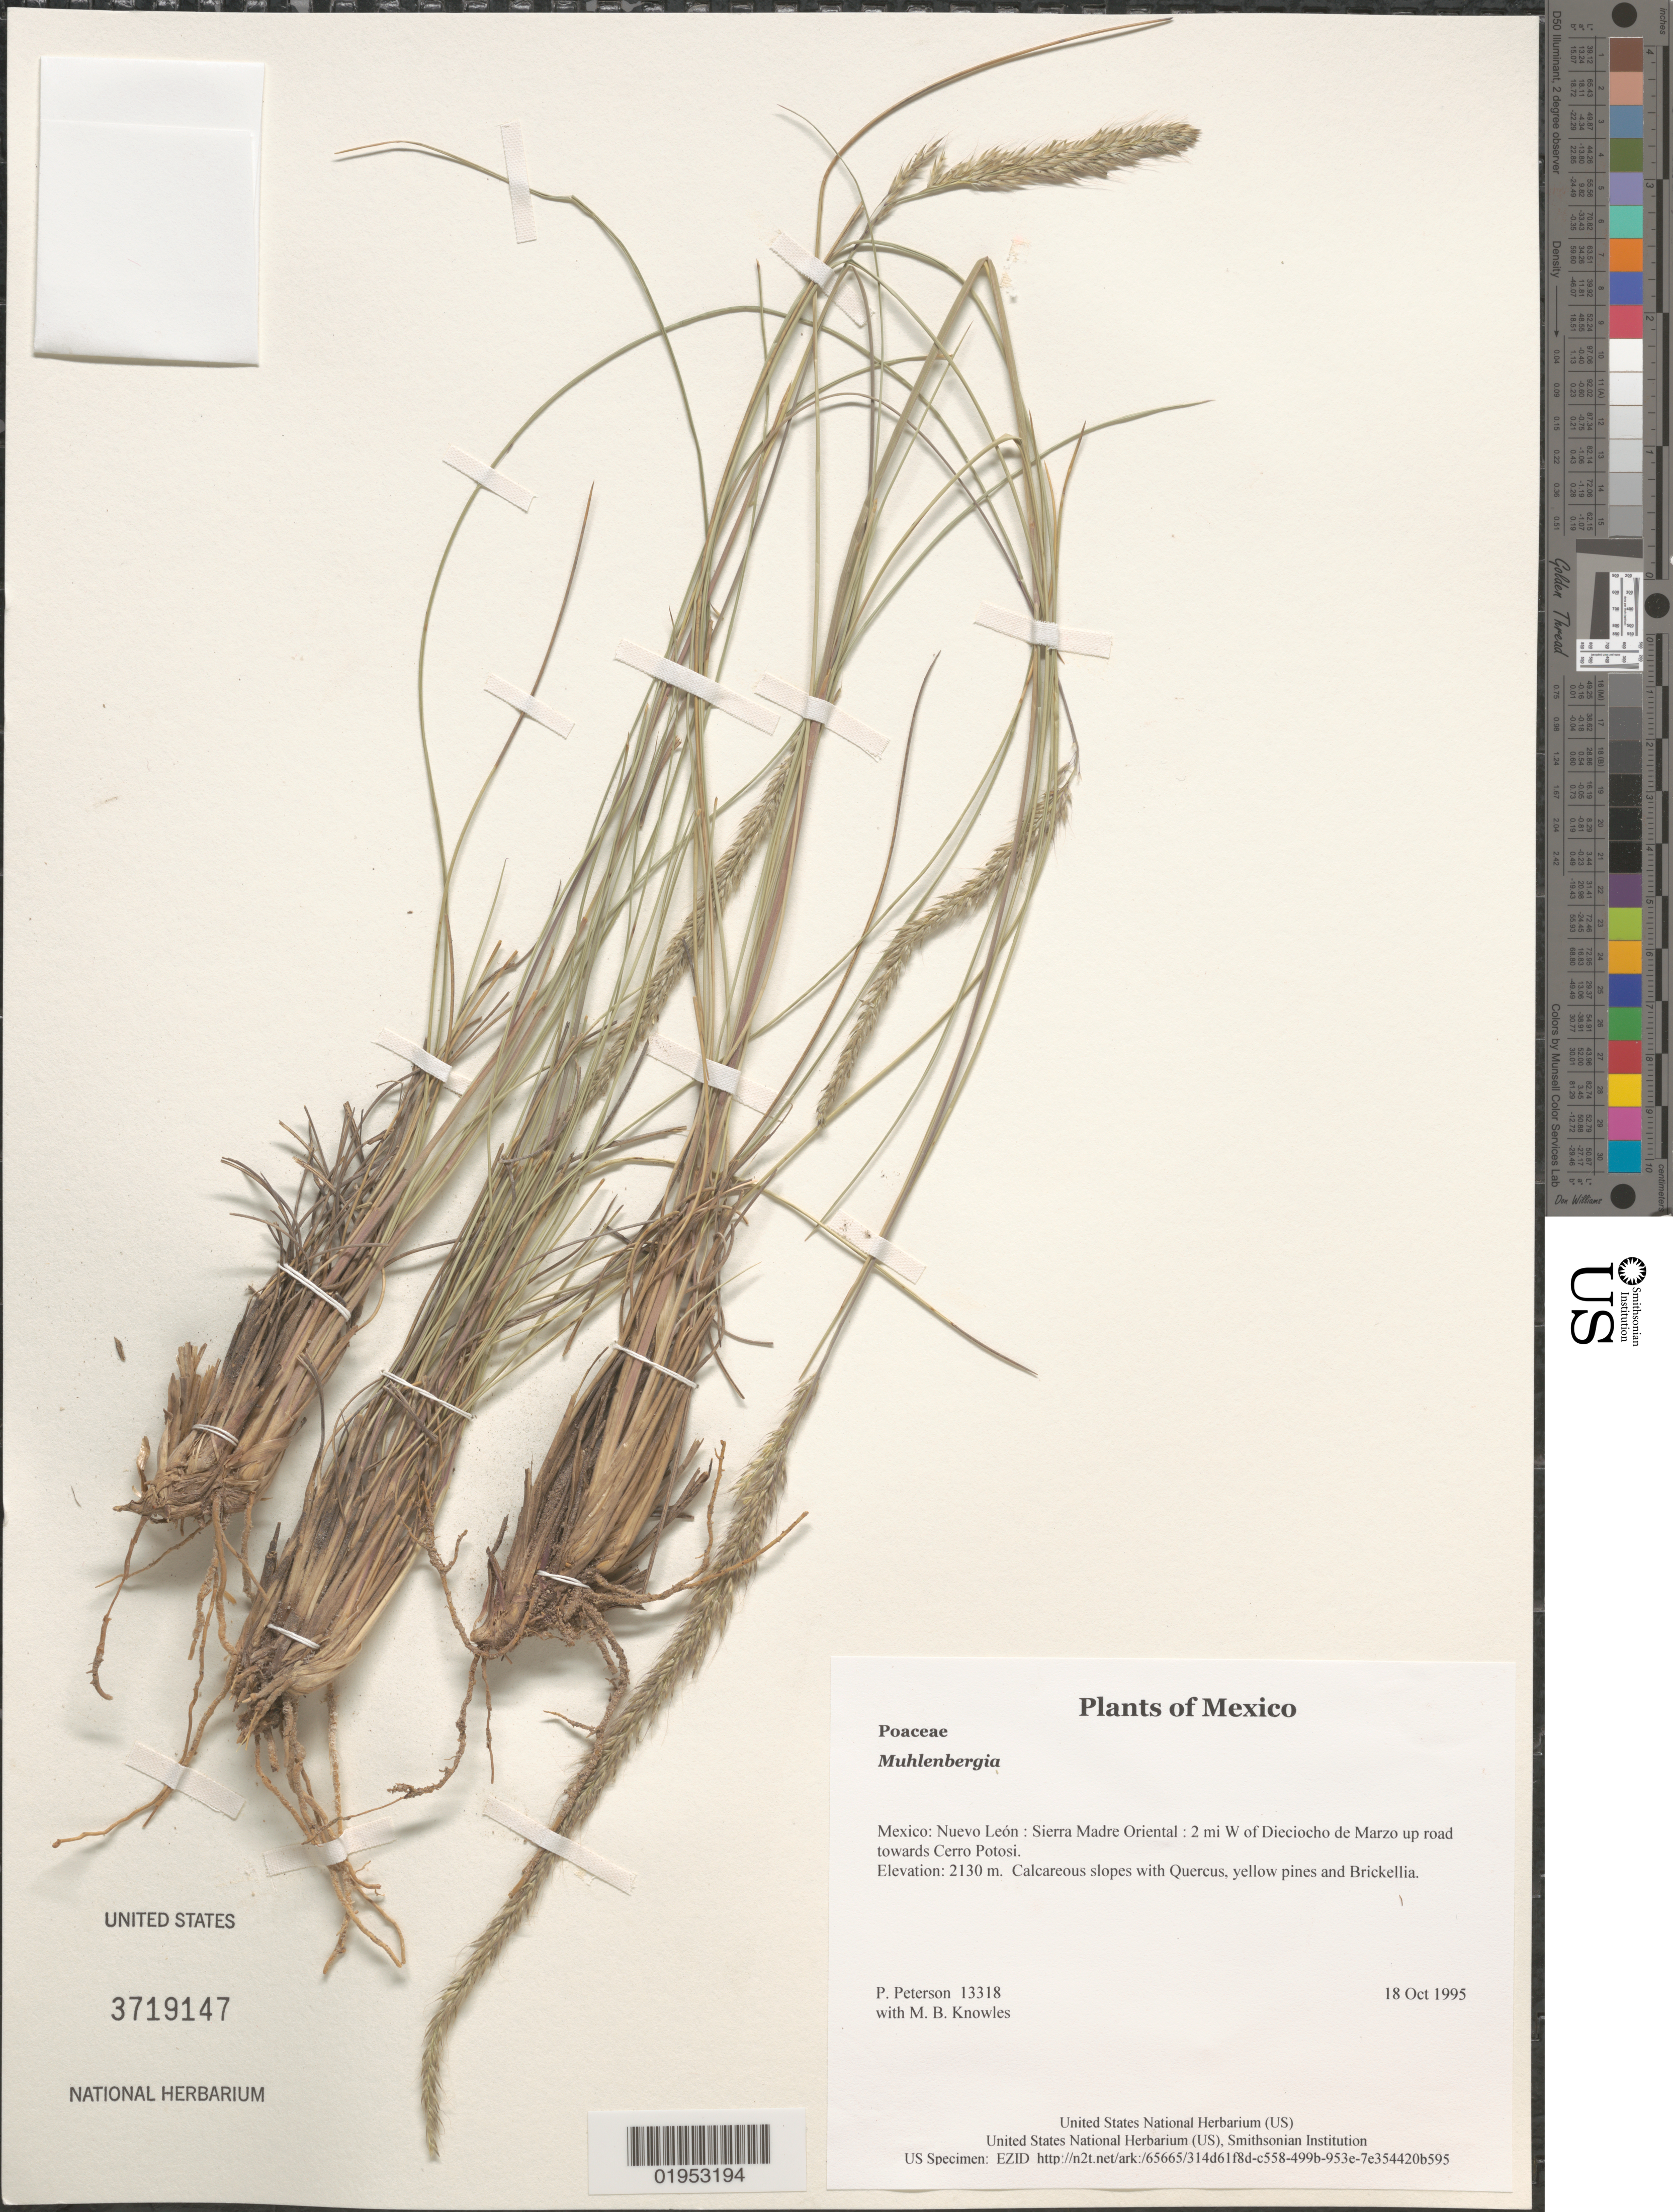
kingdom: Plantae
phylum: Tracheophyta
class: Liliopsida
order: Poales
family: Poaceae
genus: Muhlenbergia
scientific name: Muhlenbergia sp.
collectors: P. M. Peterson & M. B. Knowles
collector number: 13318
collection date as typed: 18 Oct 1995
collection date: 1995-10-18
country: Mexico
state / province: Nuevo León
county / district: Sierra Madre Oriental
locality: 2 mi W of Dieciocho de Marzo up road towards Cerro Potosi.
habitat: Calcareous slopes with Quercus, yellow pines and Brickellia.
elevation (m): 2130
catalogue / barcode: US 3719147